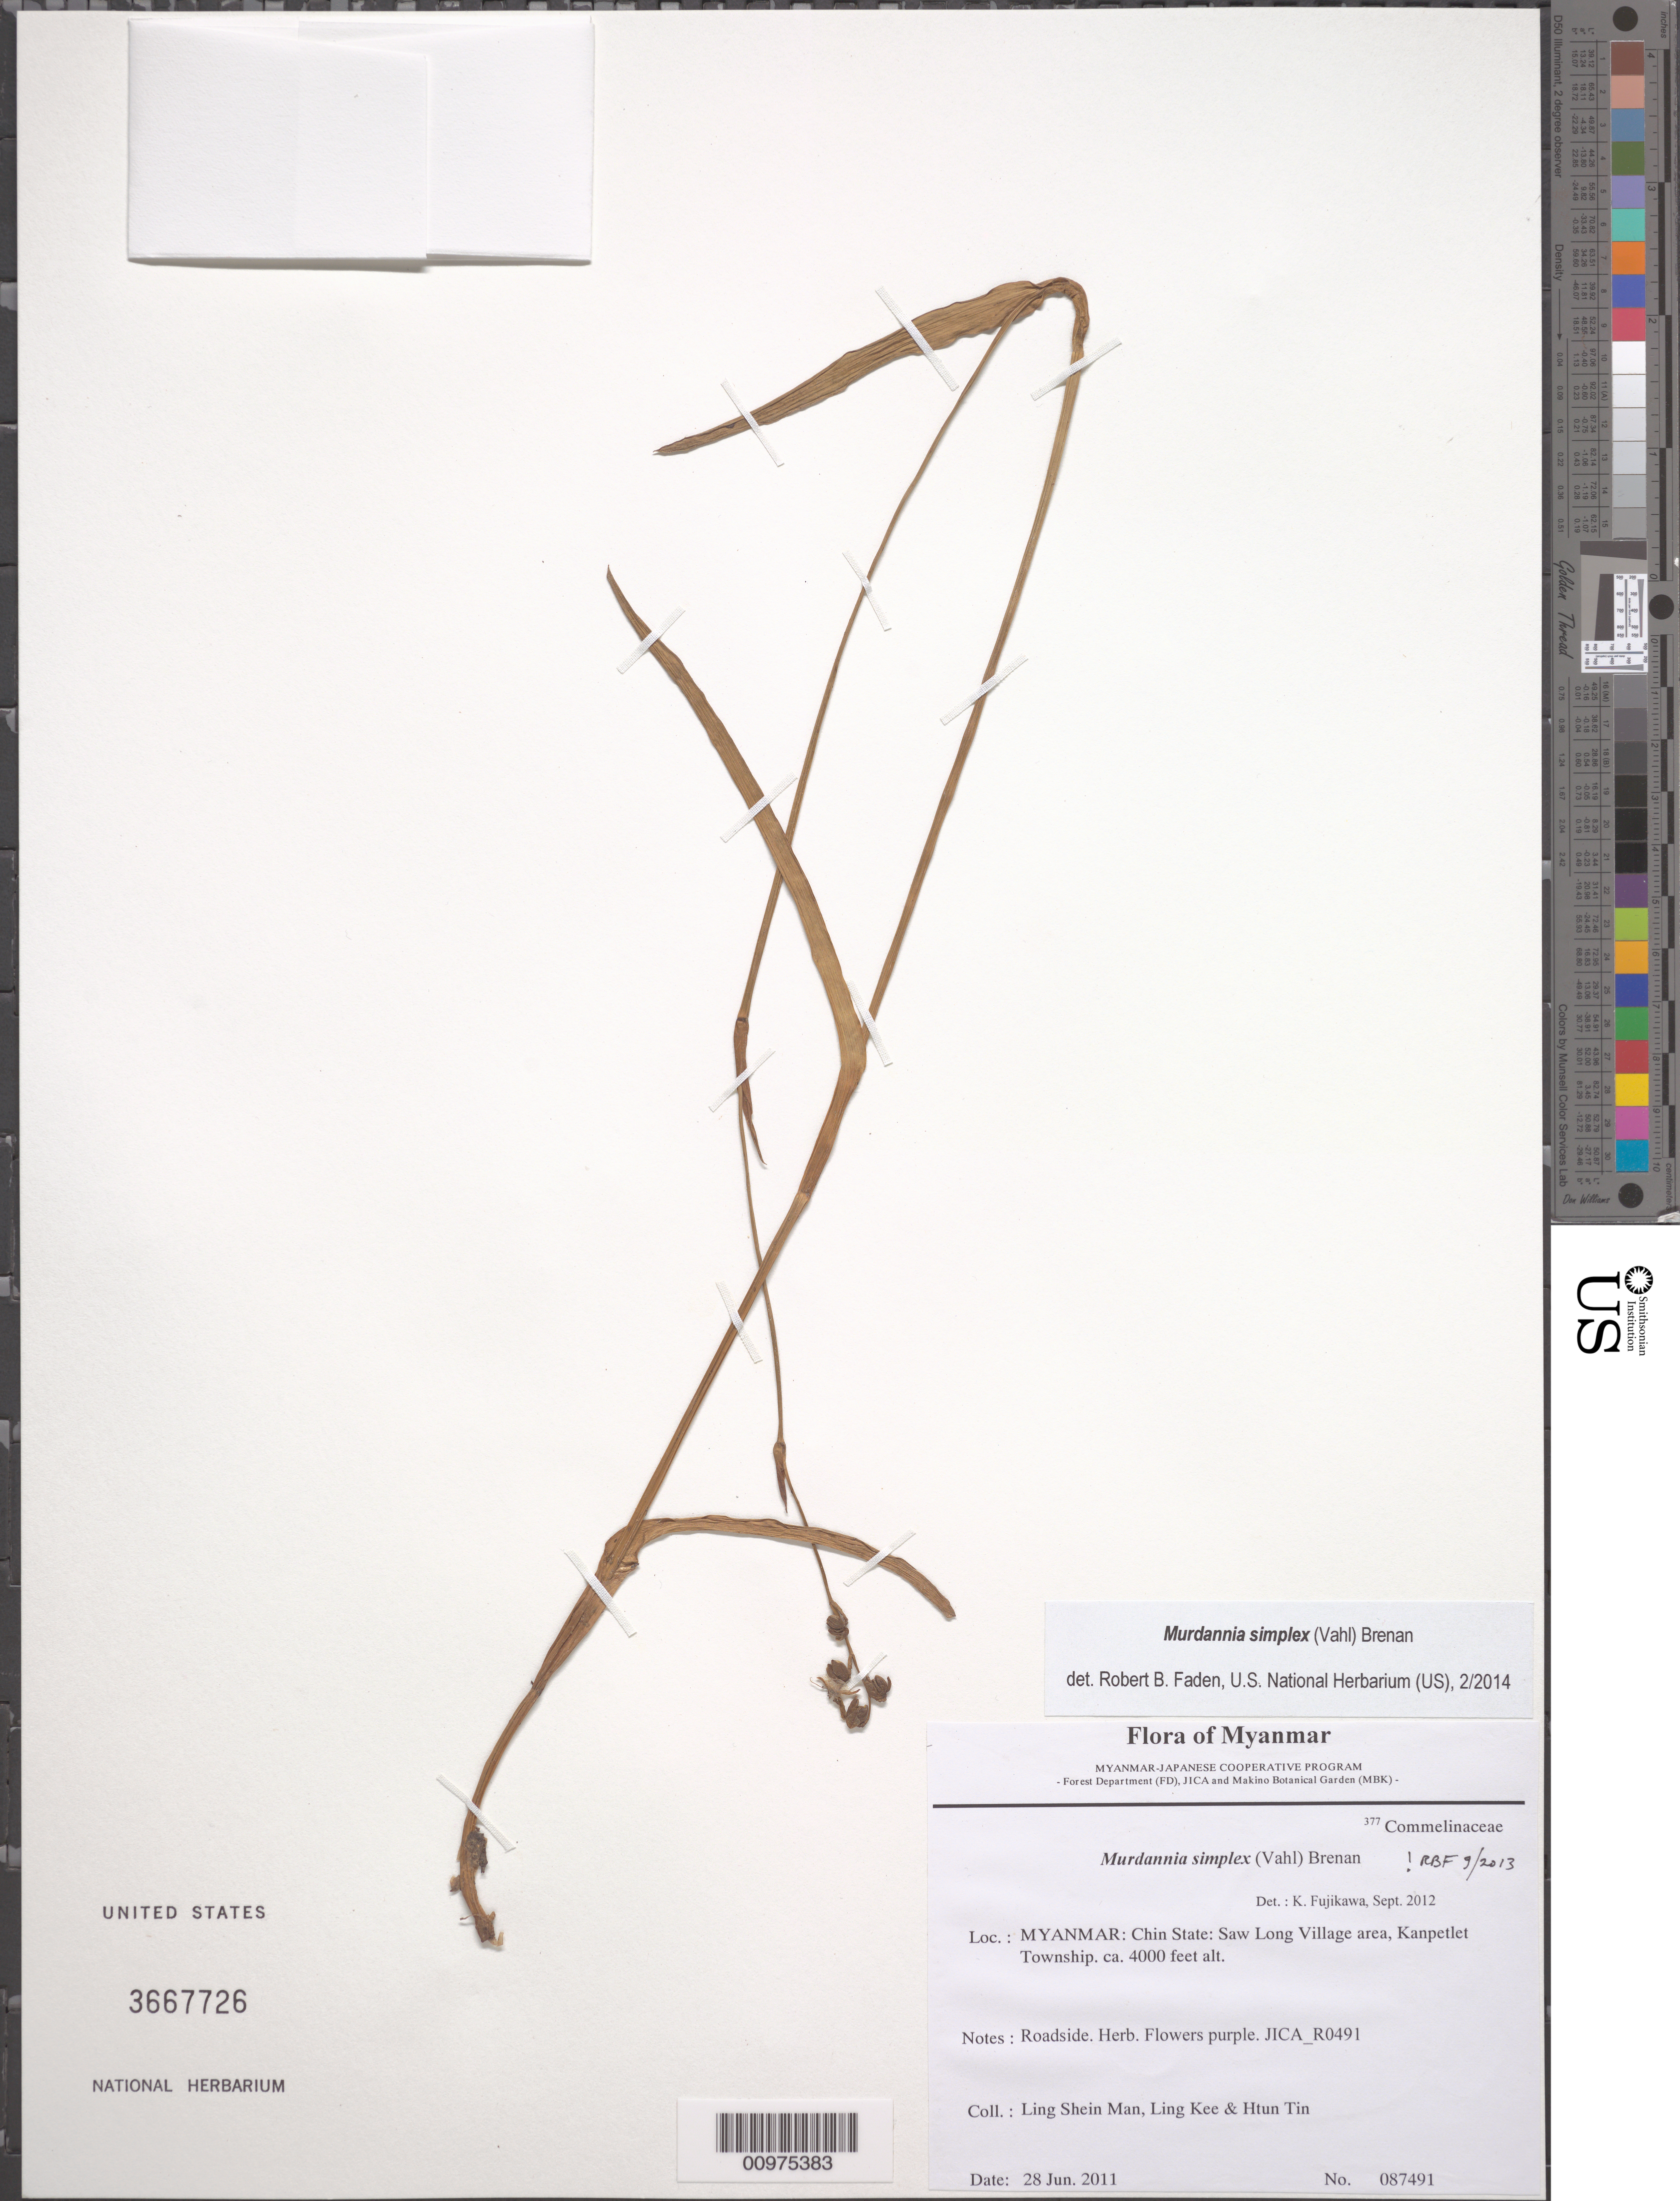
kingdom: Plantae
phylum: Tracheophyta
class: Liliopsida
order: Commelinales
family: Commelinaceae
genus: Murdannia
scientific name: Murdannia simplex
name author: (Vahl) Brenan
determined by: Faden, Robert B., (US), Smithsonian Institution - National Museum of Natural History (UNITED STATES)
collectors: Ling Shein Man et al.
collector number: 087491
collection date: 2011-06-28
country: Myanmar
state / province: Chin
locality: Saw Long Village area, Kanpetlet Township.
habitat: Roadside.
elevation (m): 4000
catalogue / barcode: US 3667726